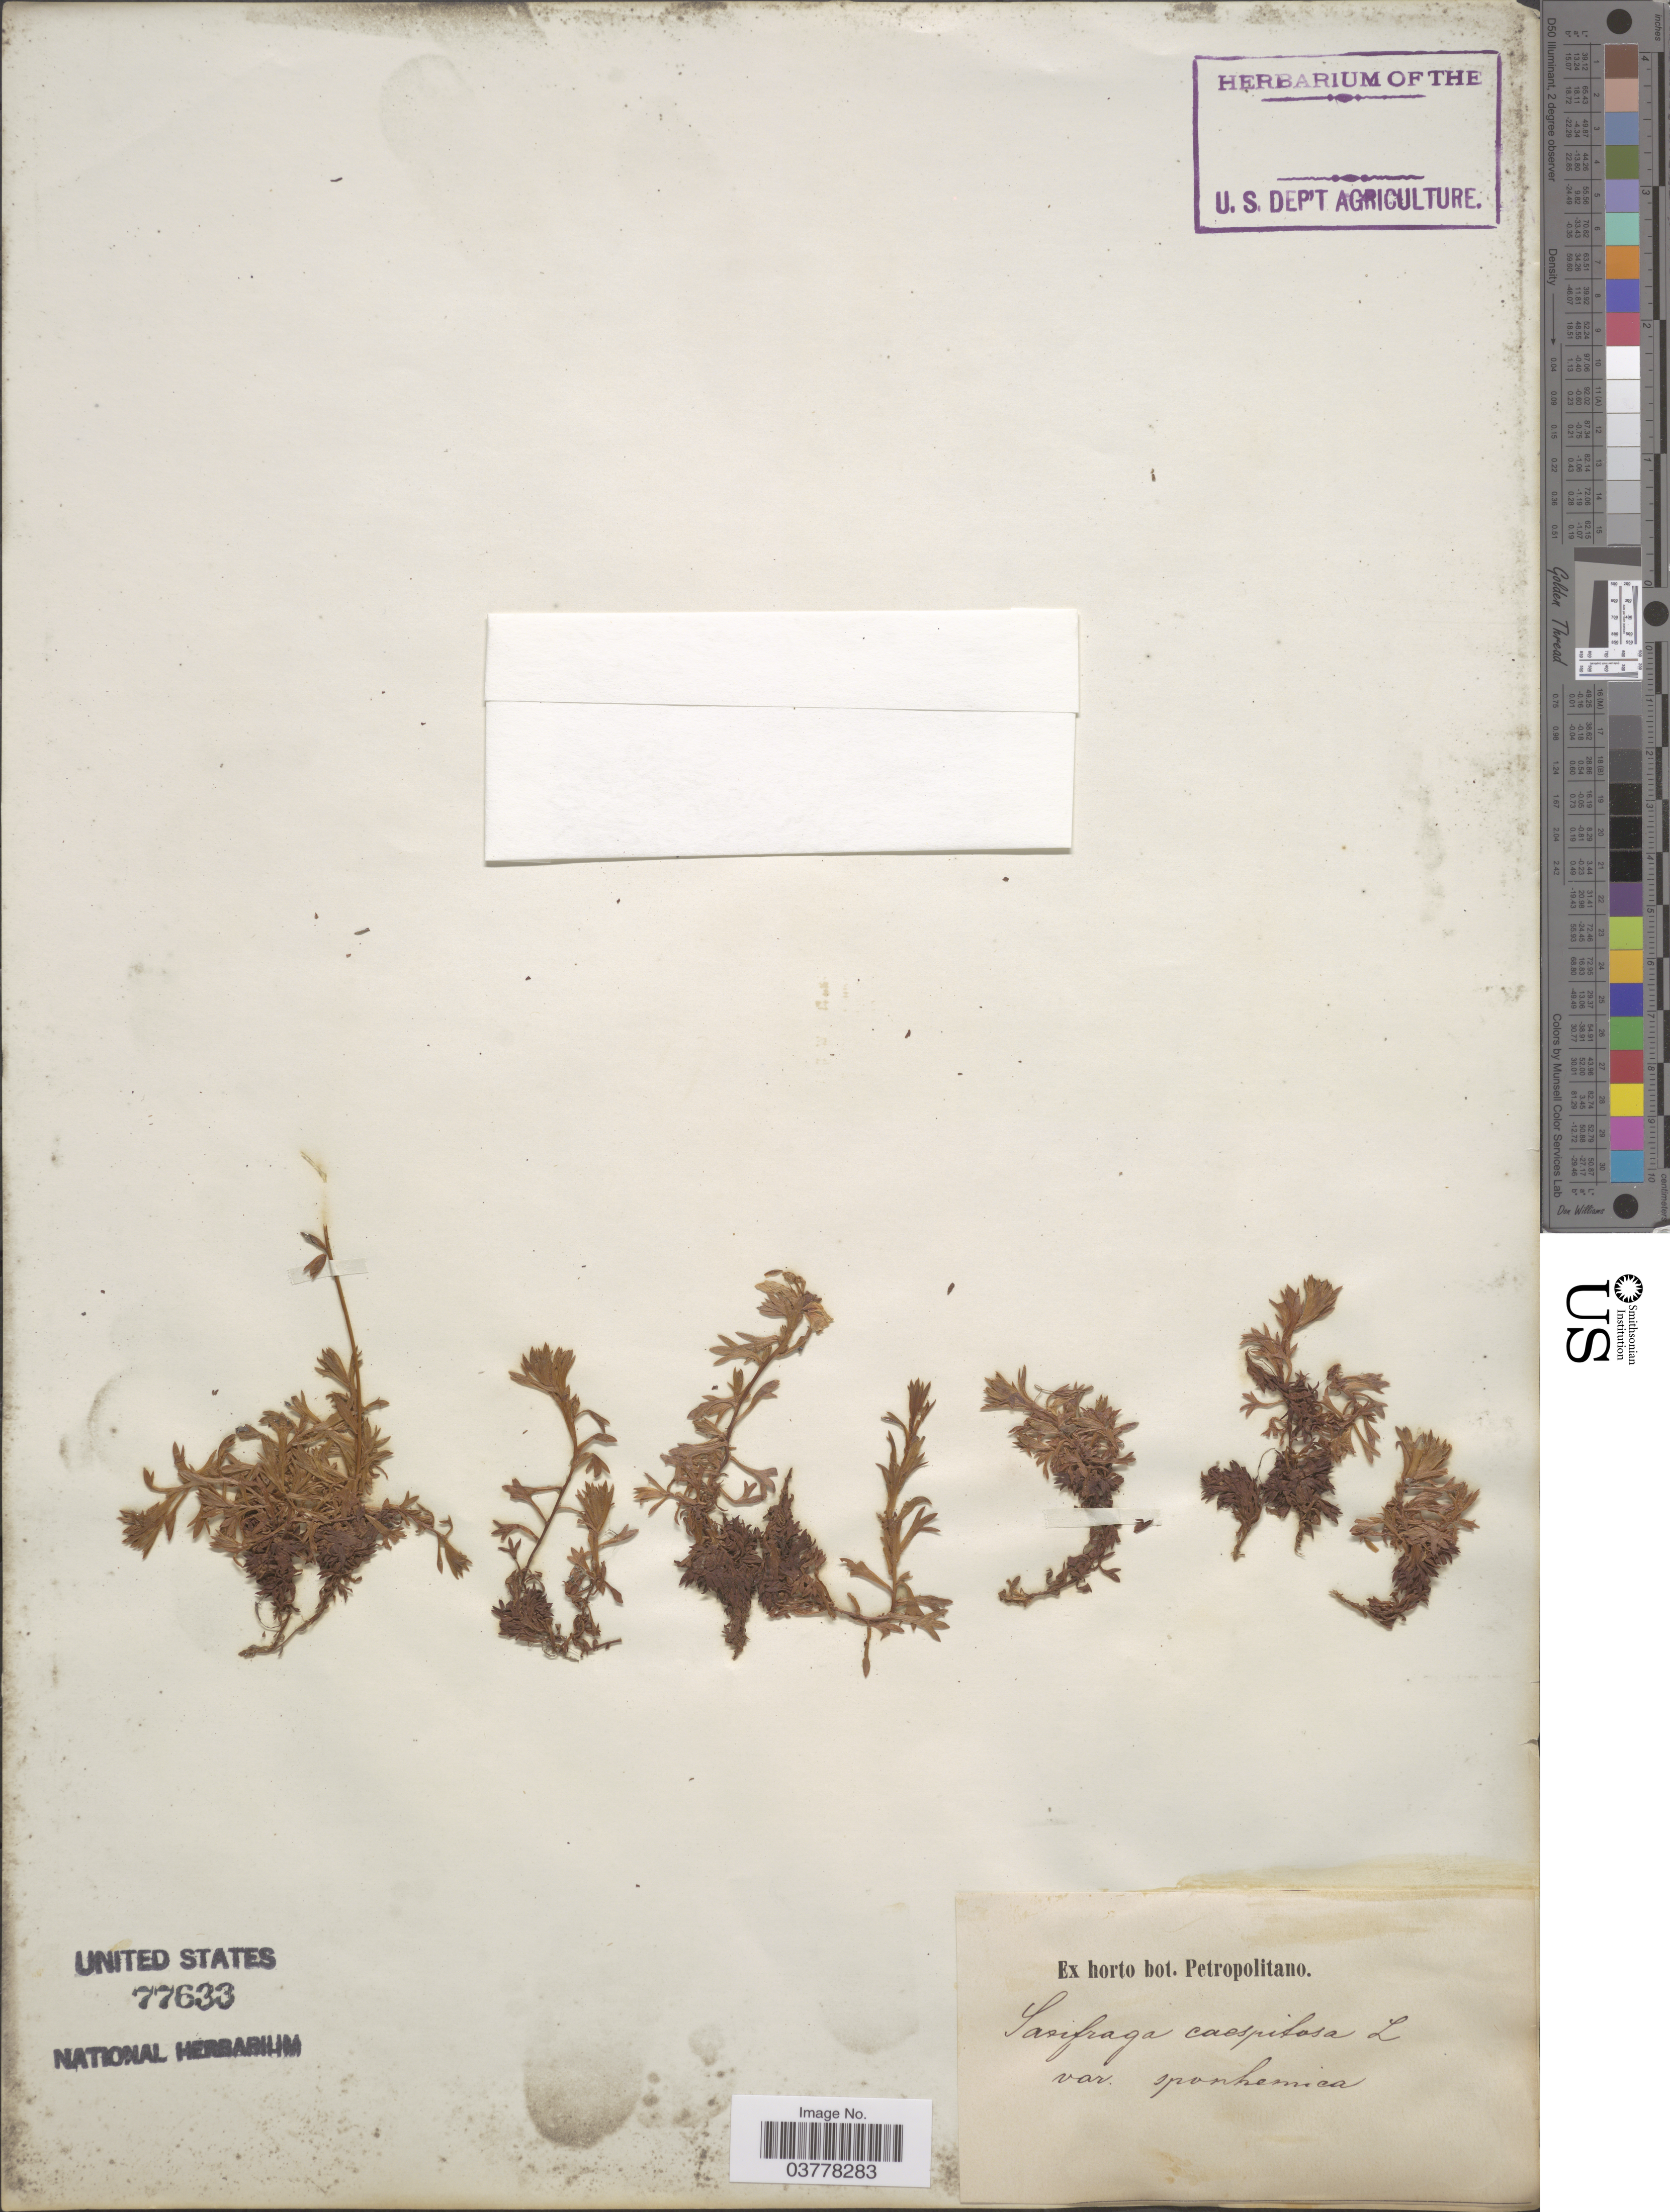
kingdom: Plantae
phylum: Tracheophyta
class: Magnoliopsida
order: Saxifragales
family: Saxifragaceae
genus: Saxifraga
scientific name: Saxifraga caespitosa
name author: L.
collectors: ex Horto Bot. Petropolitano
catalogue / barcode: US 77633